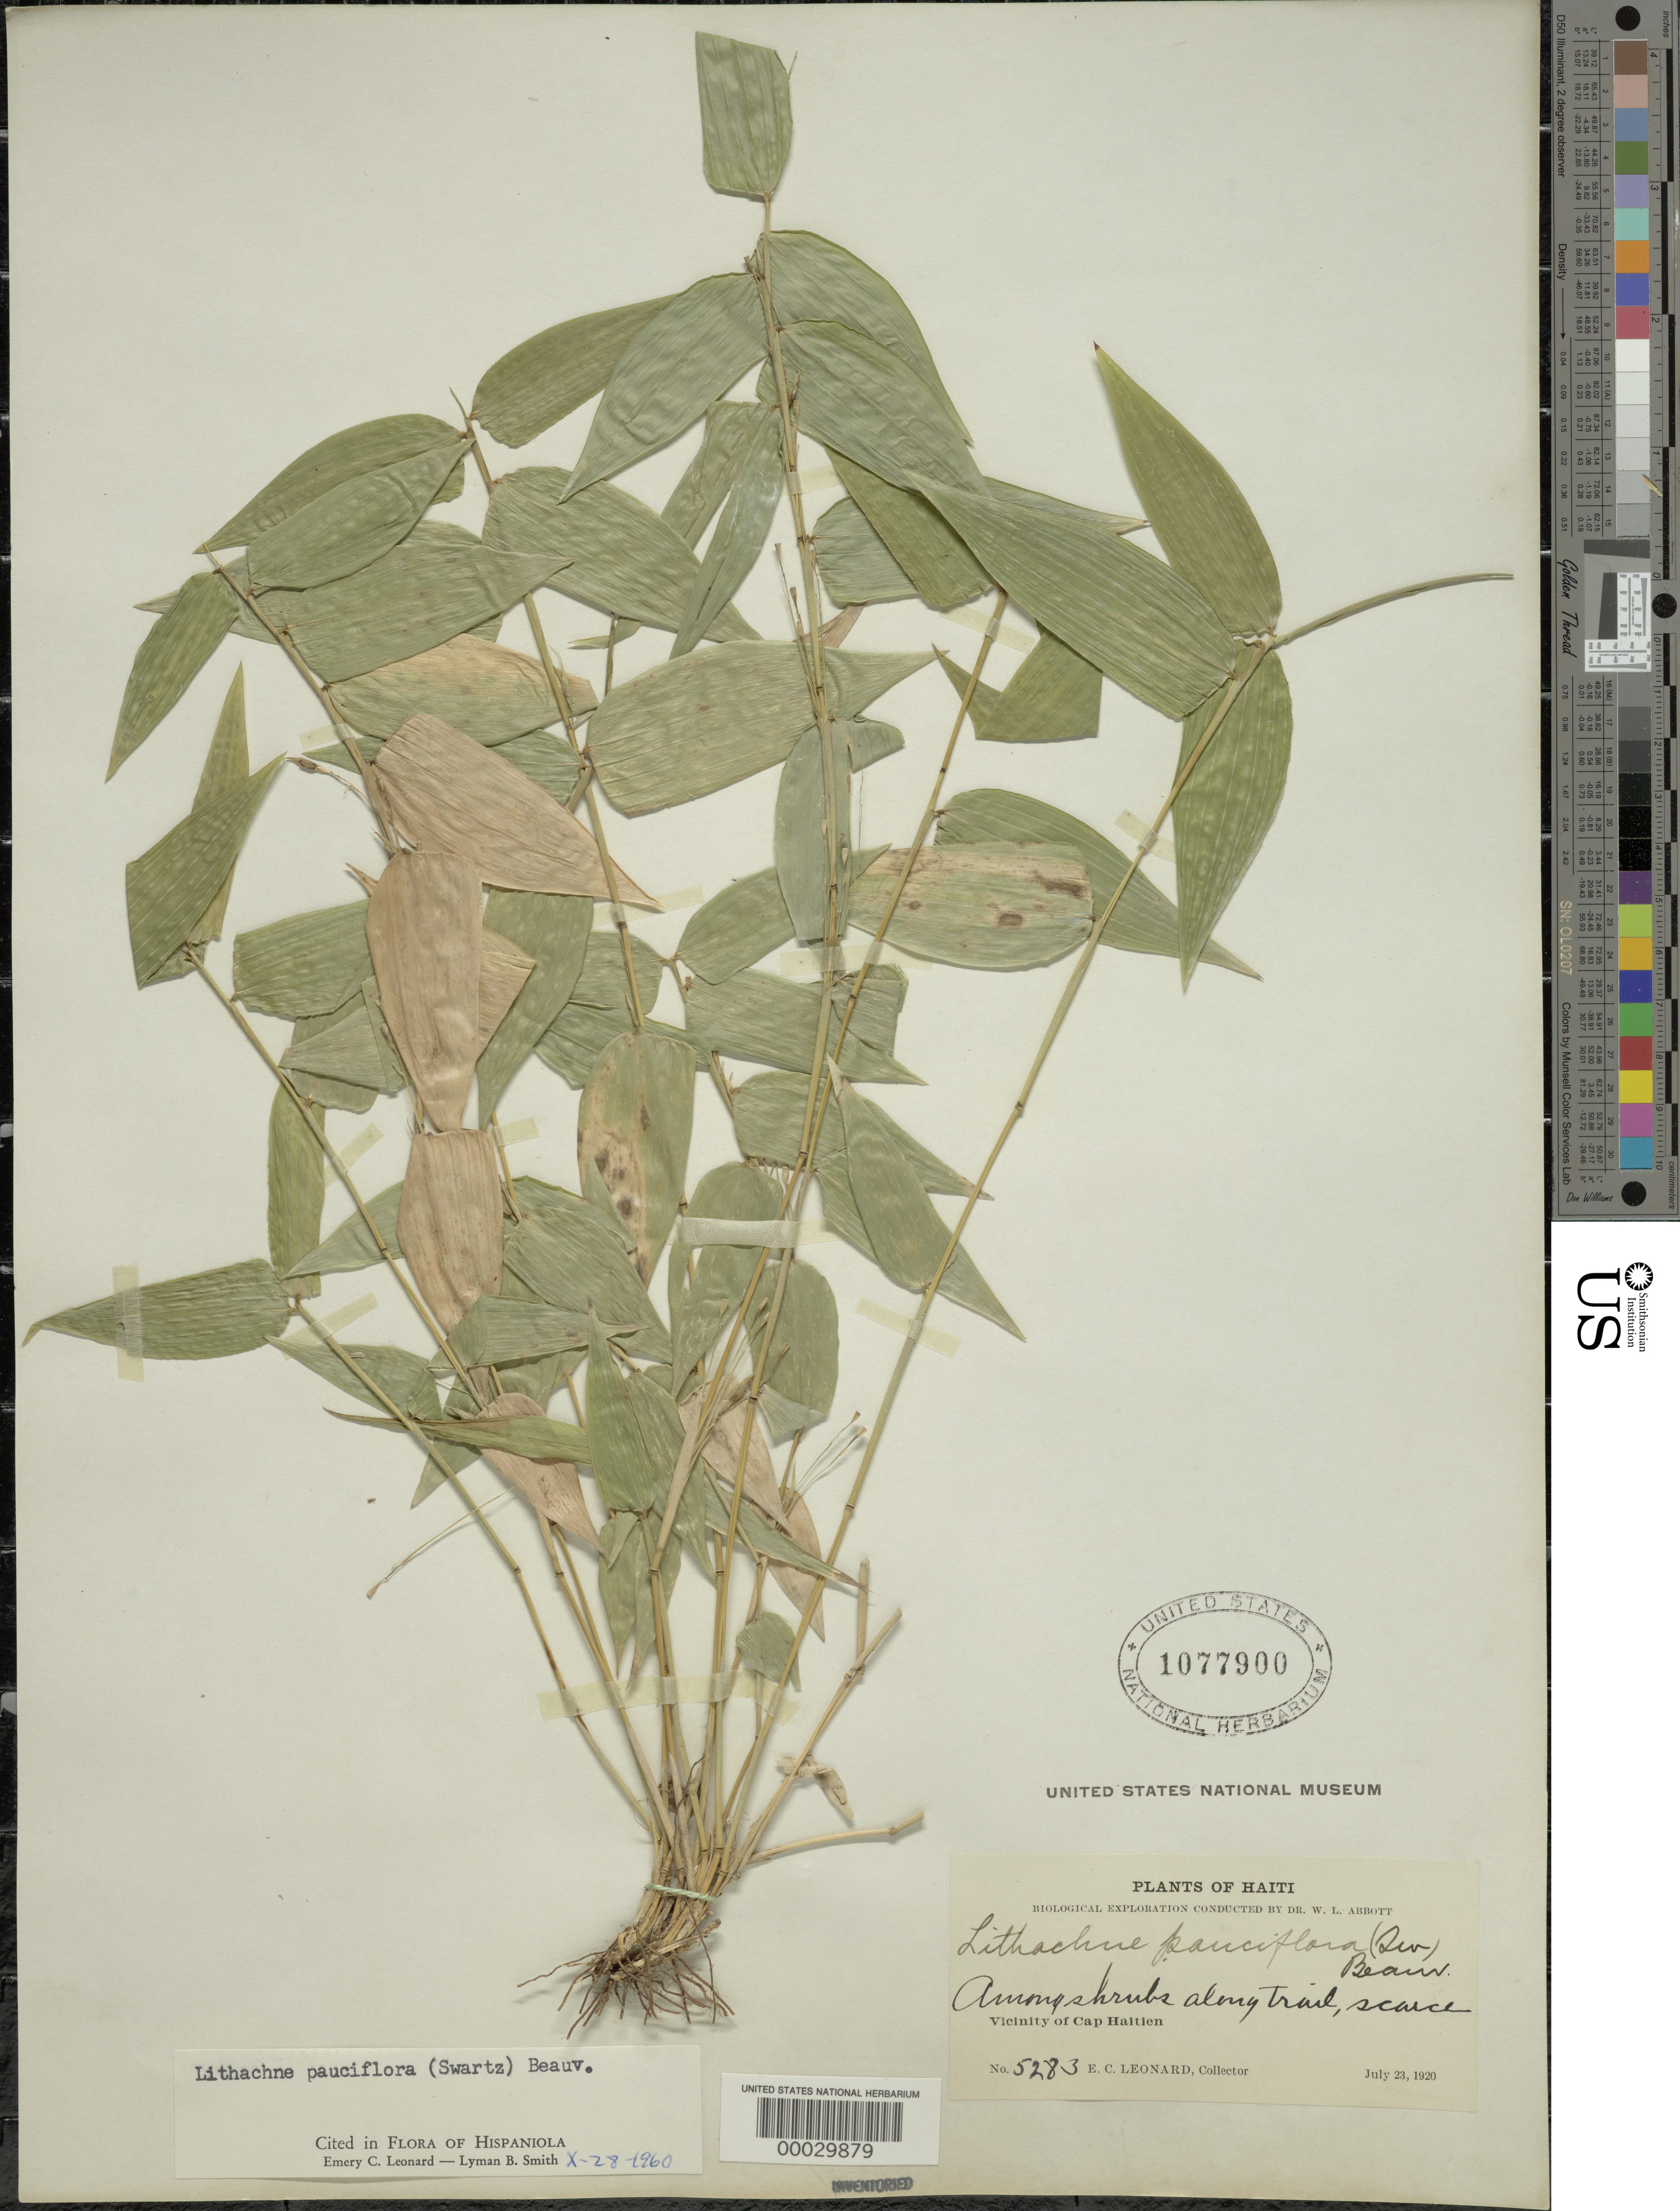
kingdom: Plantae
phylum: Tracheophyta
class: Liliopsida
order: Poales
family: Poaceae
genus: Lithachne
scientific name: Lithachne pauciflora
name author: (Sw.) P. Beauv.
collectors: E. C. Leonard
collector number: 5283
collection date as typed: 23 Jul 1920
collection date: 1920-07-23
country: Haiti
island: Hispaniola Island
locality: Cap haitien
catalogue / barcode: US 1077900